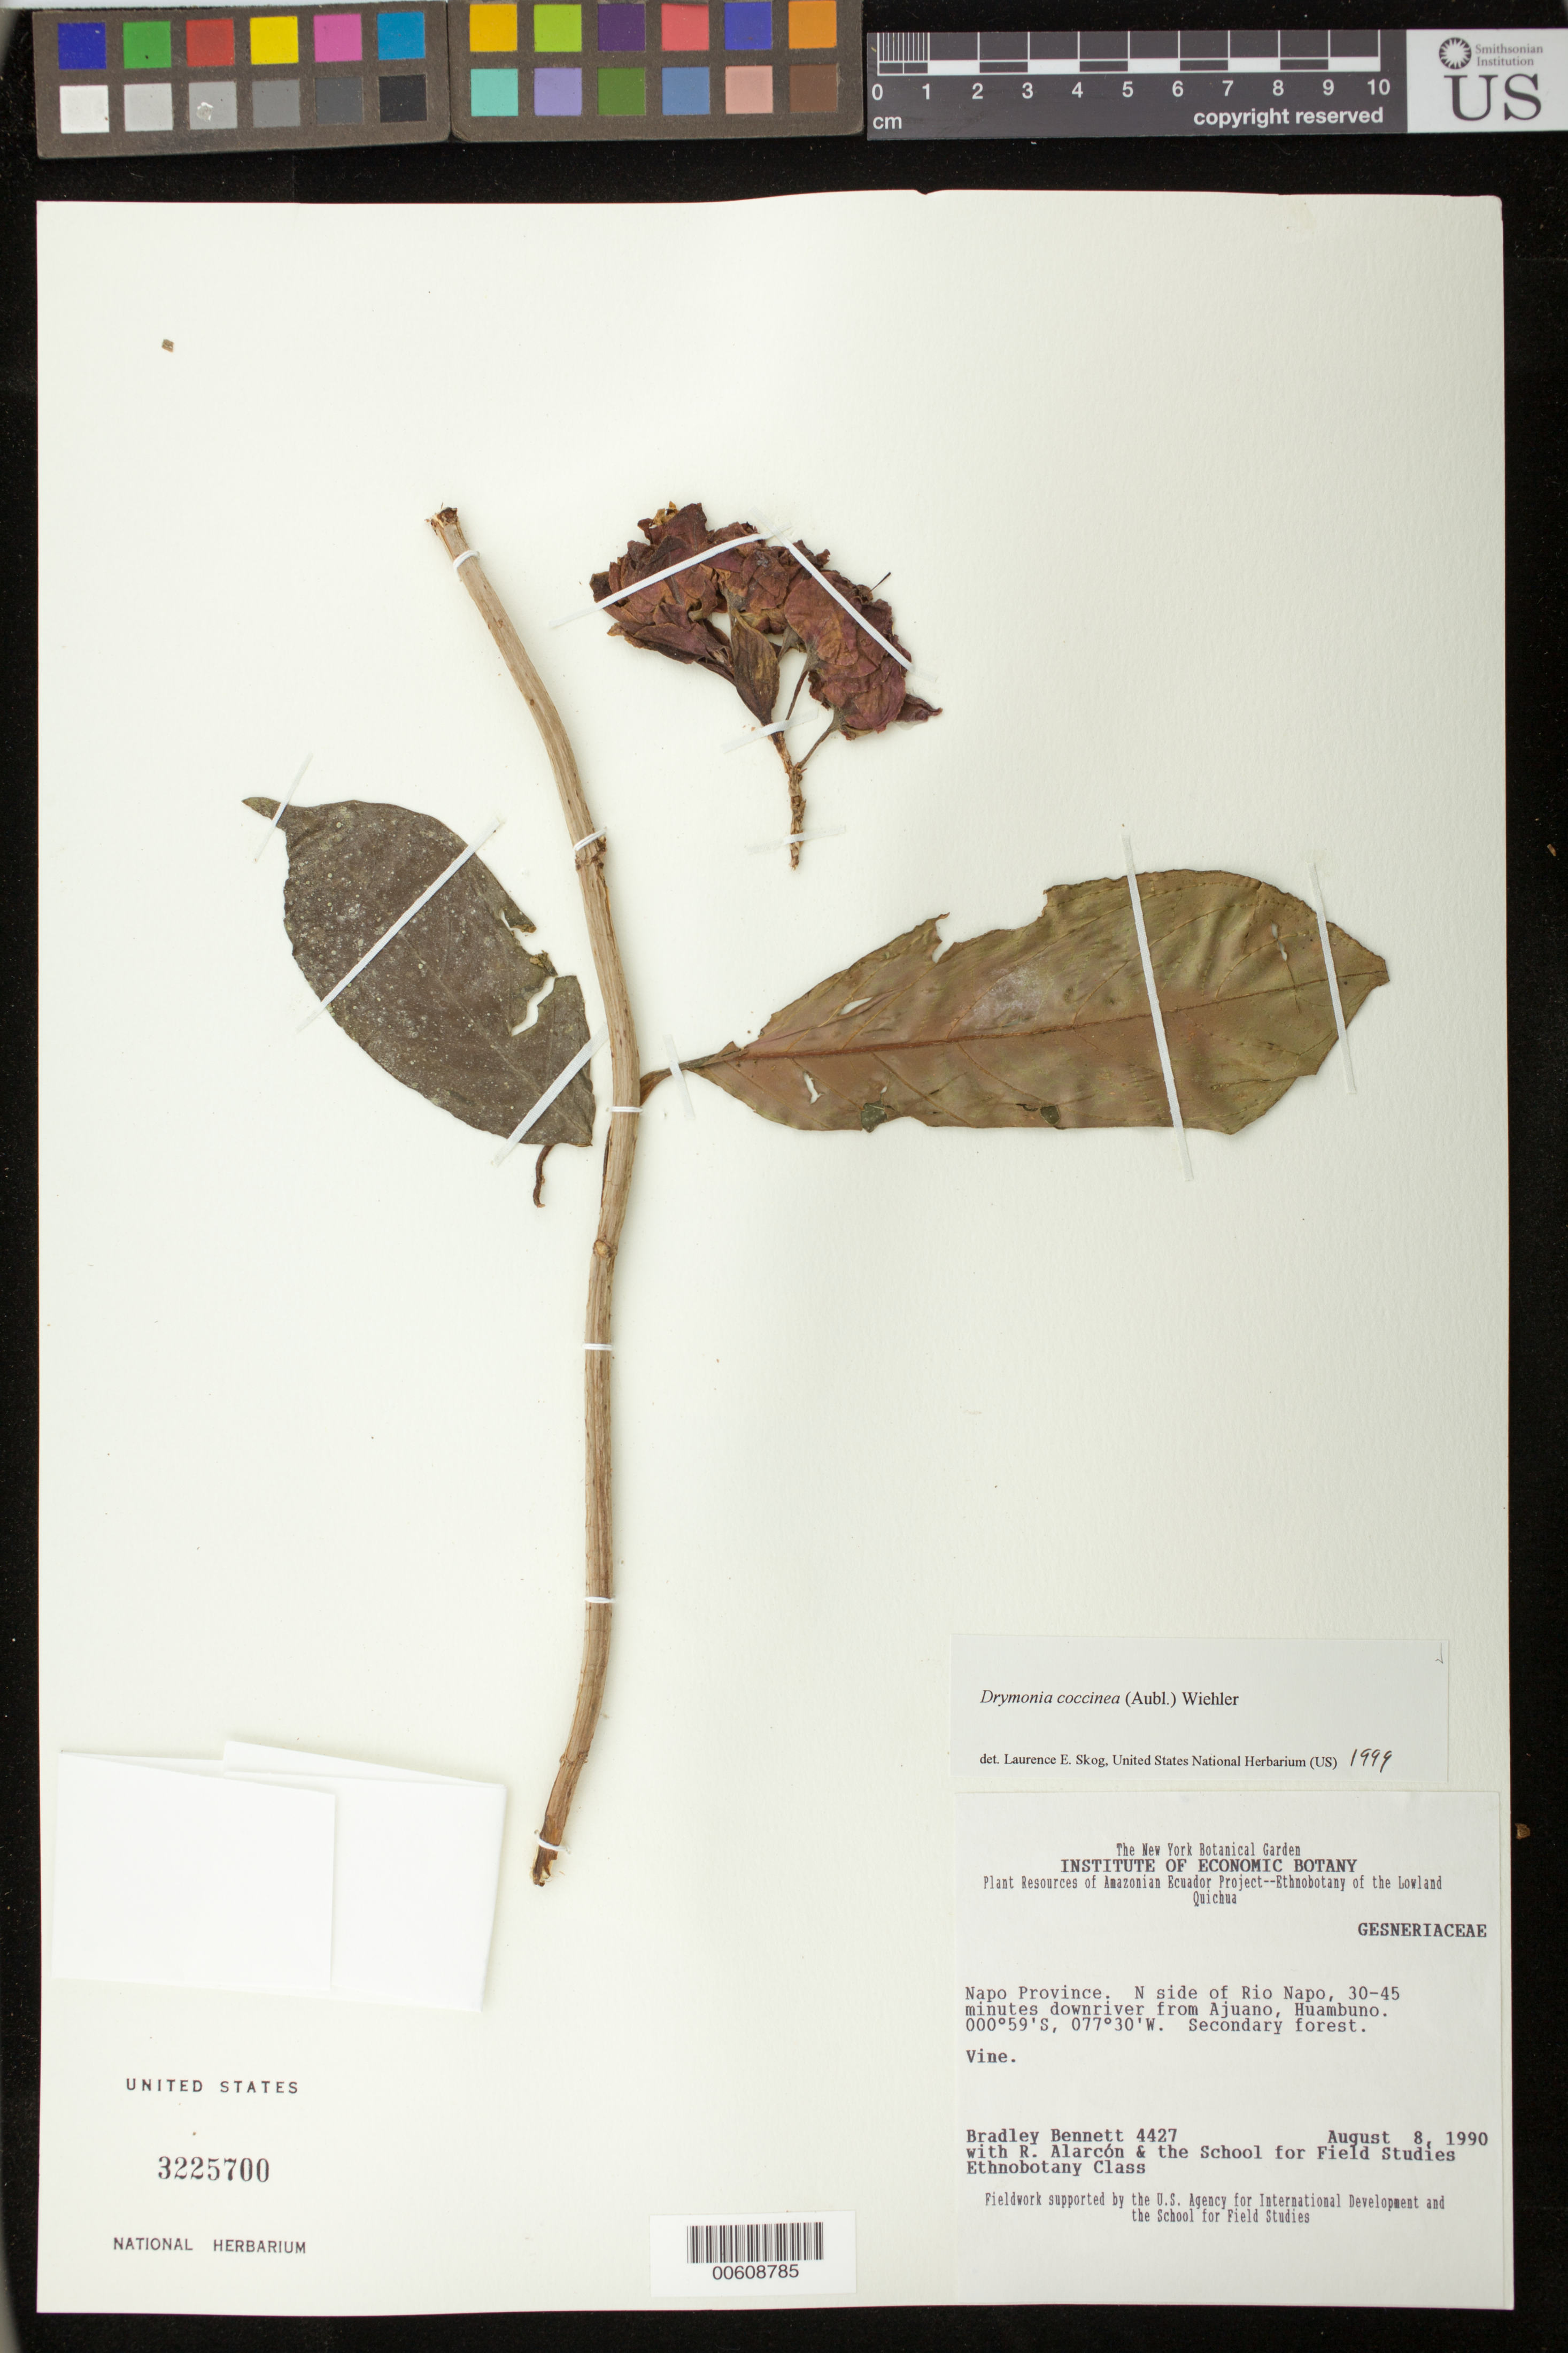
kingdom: Plantae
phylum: Tracheophyta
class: Magnoliopsida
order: Lamiales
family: Gesneriaceae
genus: Drymonia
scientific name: Drymonia coccinea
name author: (Aubl.) Wiehler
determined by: Skog, Laurence E.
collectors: B. Bennett, R. Alarcon & The School for Field Studies Ethnobotany Class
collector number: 4427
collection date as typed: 08 Aug 1990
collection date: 1990-08-08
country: Ecuador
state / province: Napo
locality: N side of Rio Napo, 30-45 minutes downriver from Ajuano, Huambuno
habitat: Secondary forest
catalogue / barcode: US 3225700